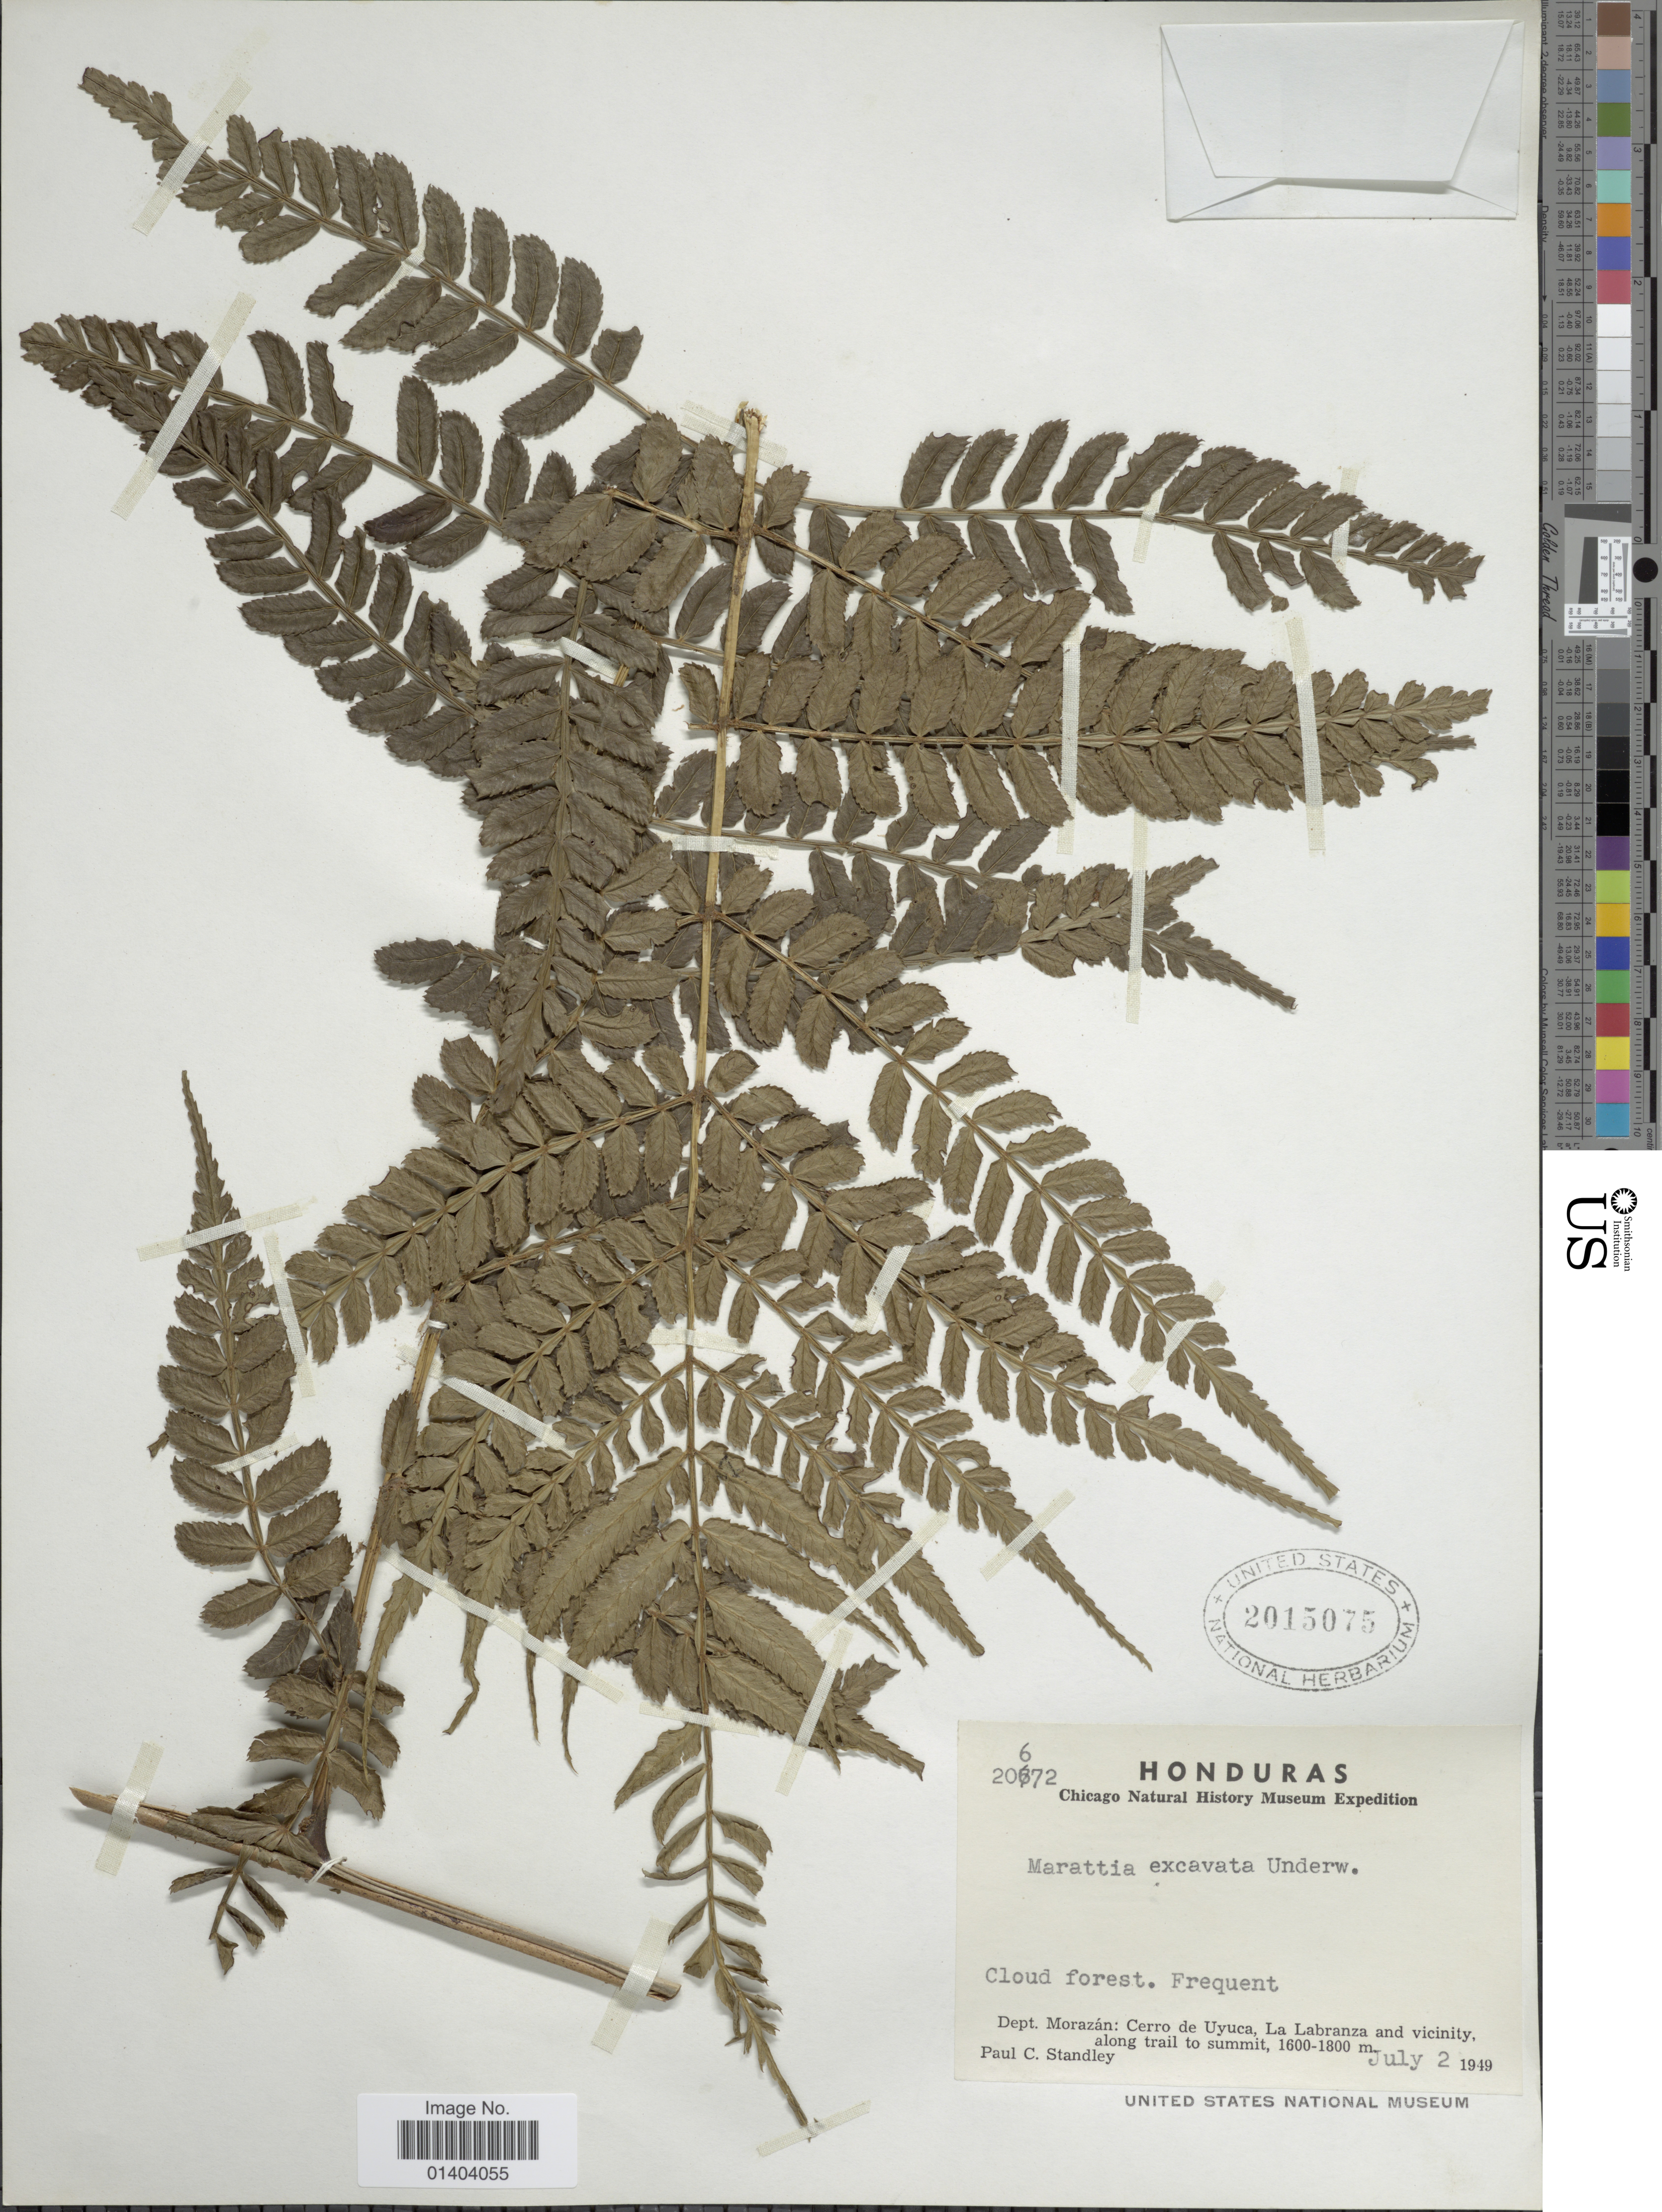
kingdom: Plantae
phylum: Tracheophyta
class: Polypodiopsida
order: Marattiales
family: Marattiaceae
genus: Marattia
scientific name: Marattia excavata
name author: Underw.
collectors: P. C. Standley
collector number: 20672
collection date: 1949-07-02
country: Honduras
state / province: Fco. Morazán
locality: Dept. Morazán: cerro de Y=Uyuca, La Labranza and vicinity, along trail to summit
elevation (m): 1600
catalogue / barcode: US 2015075